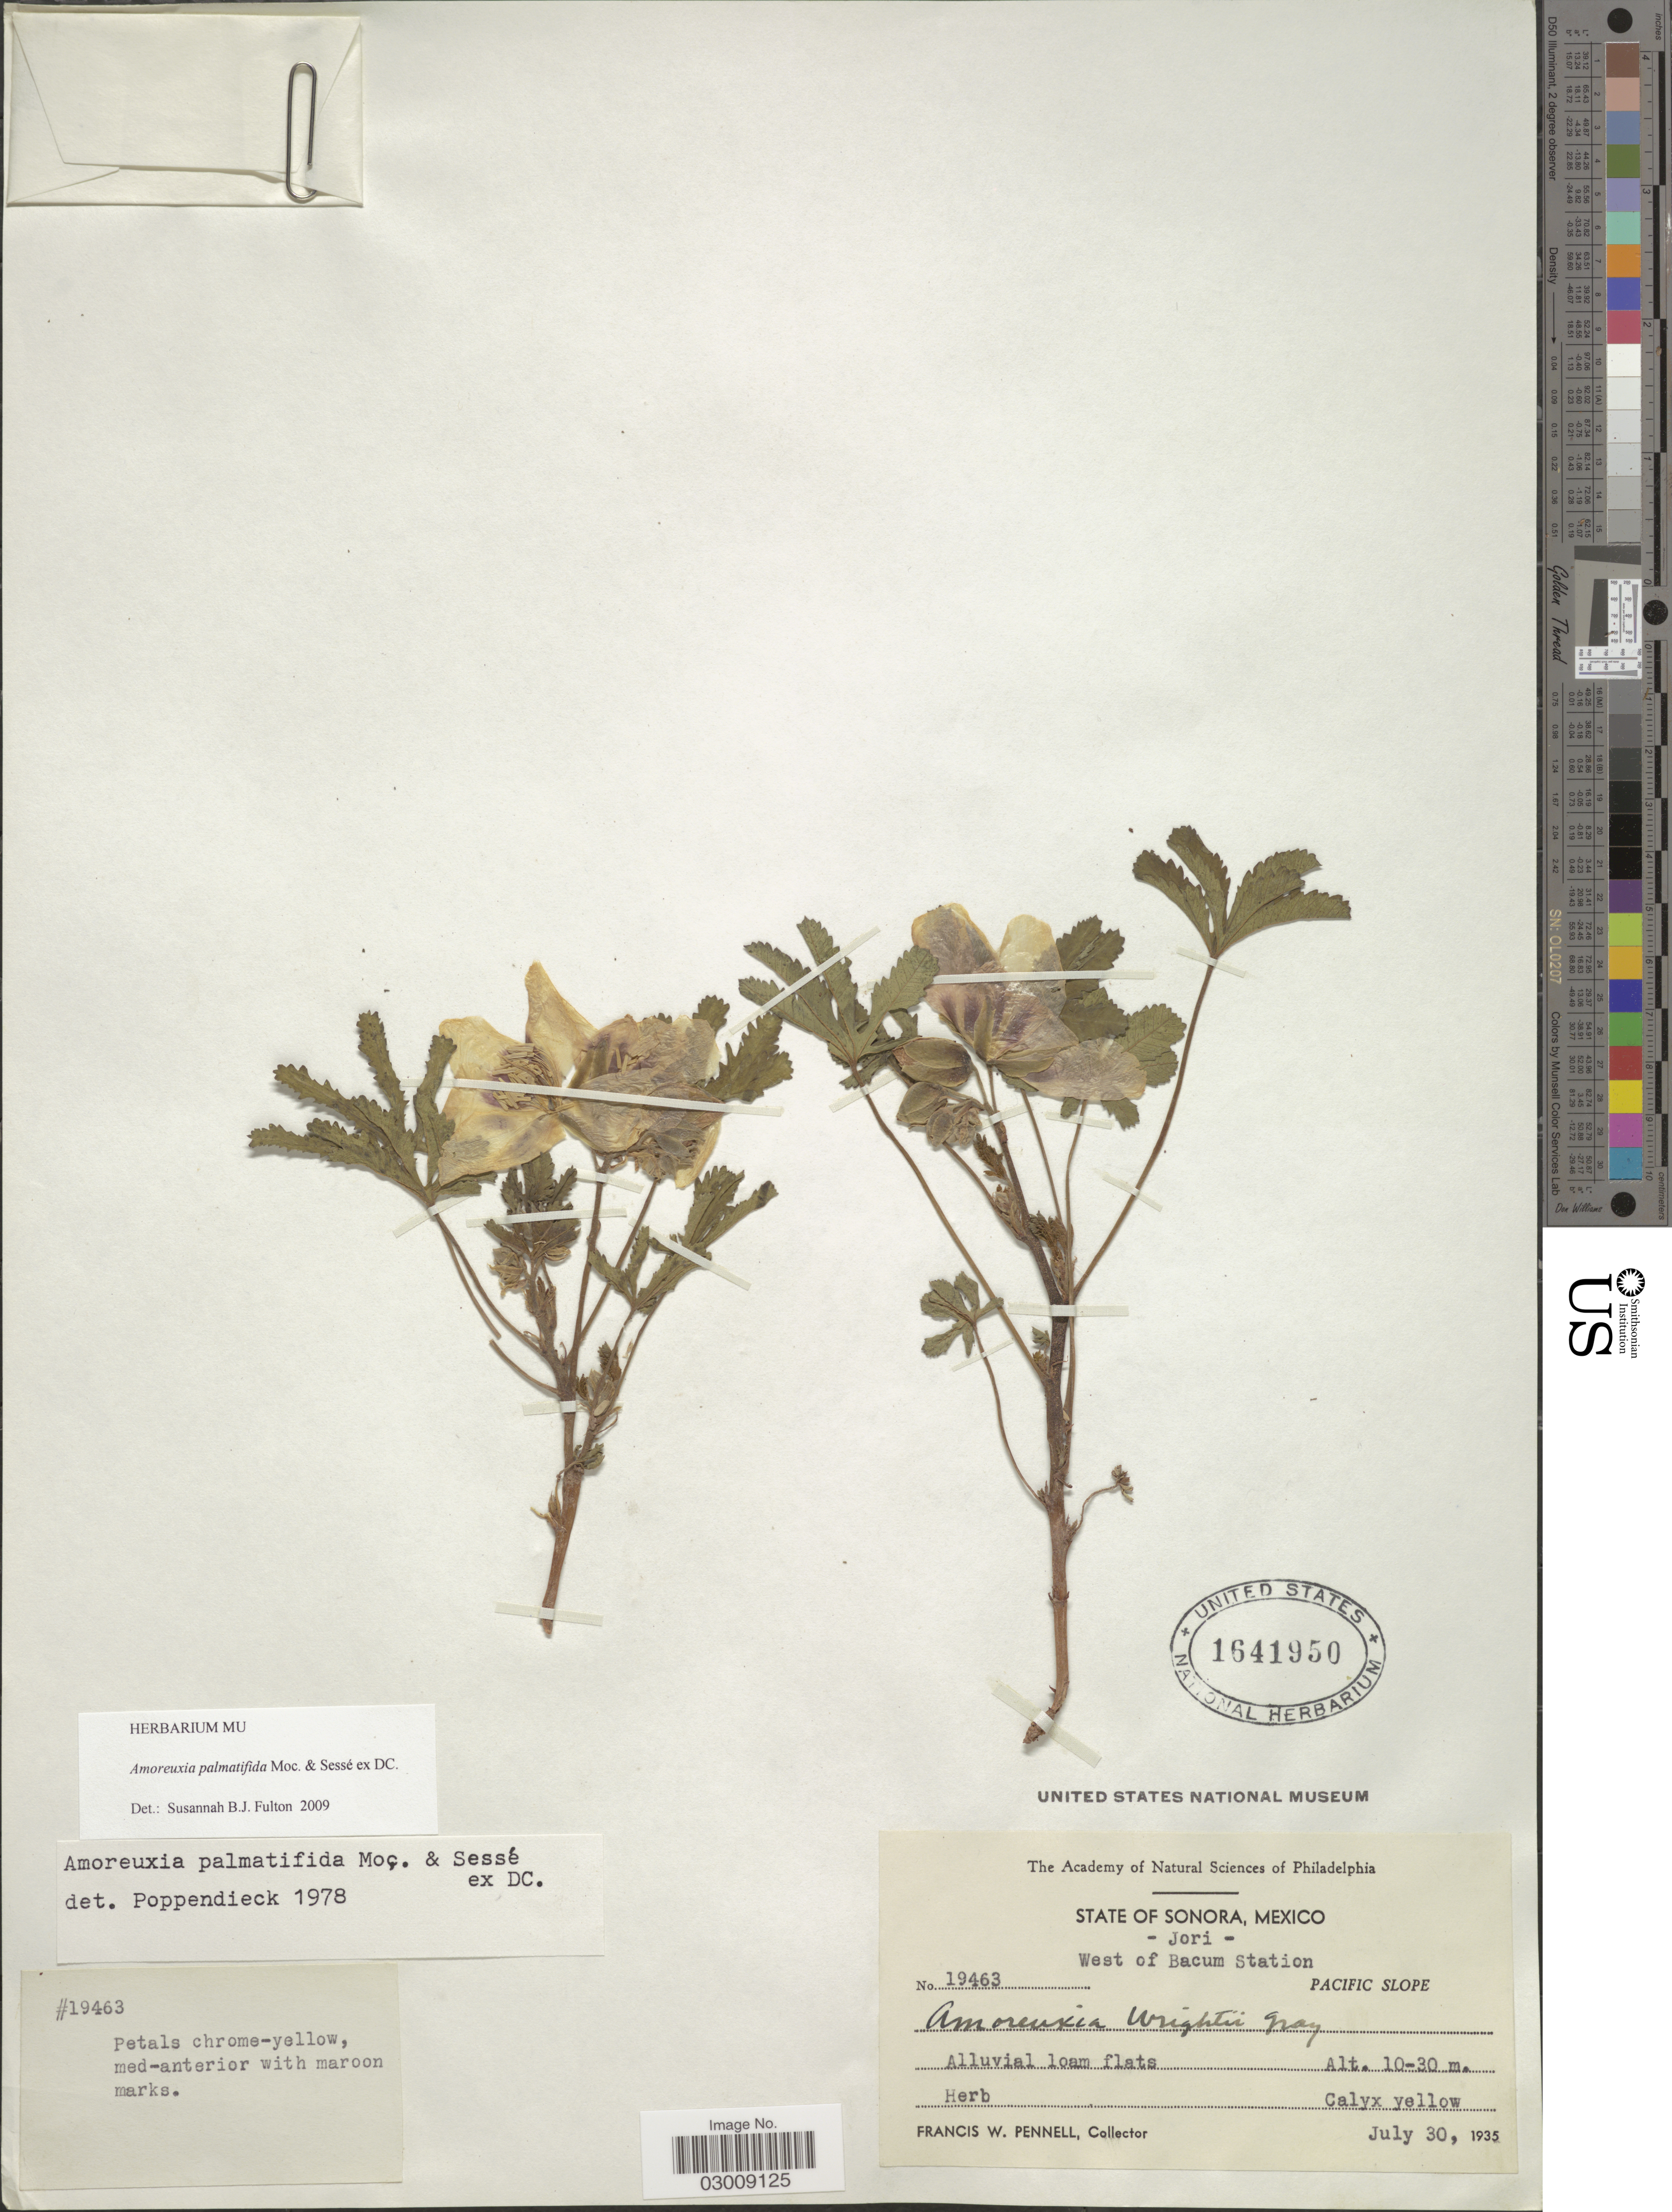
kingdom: Plantae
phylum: Tracheophyta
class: Magnoliopsida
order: Malvales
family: Cochlospermaceae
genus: Amoreuxia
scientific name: Amoreuxia palmatifida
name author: Moc. & Sessé ex DC.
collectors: F. W. Pennell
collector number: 19463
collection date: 1935-07-30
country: Mexico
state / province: Sonora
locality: Jori, West of Bacum Station. Pacific Slope.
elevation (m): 10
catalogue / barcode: US 1641950